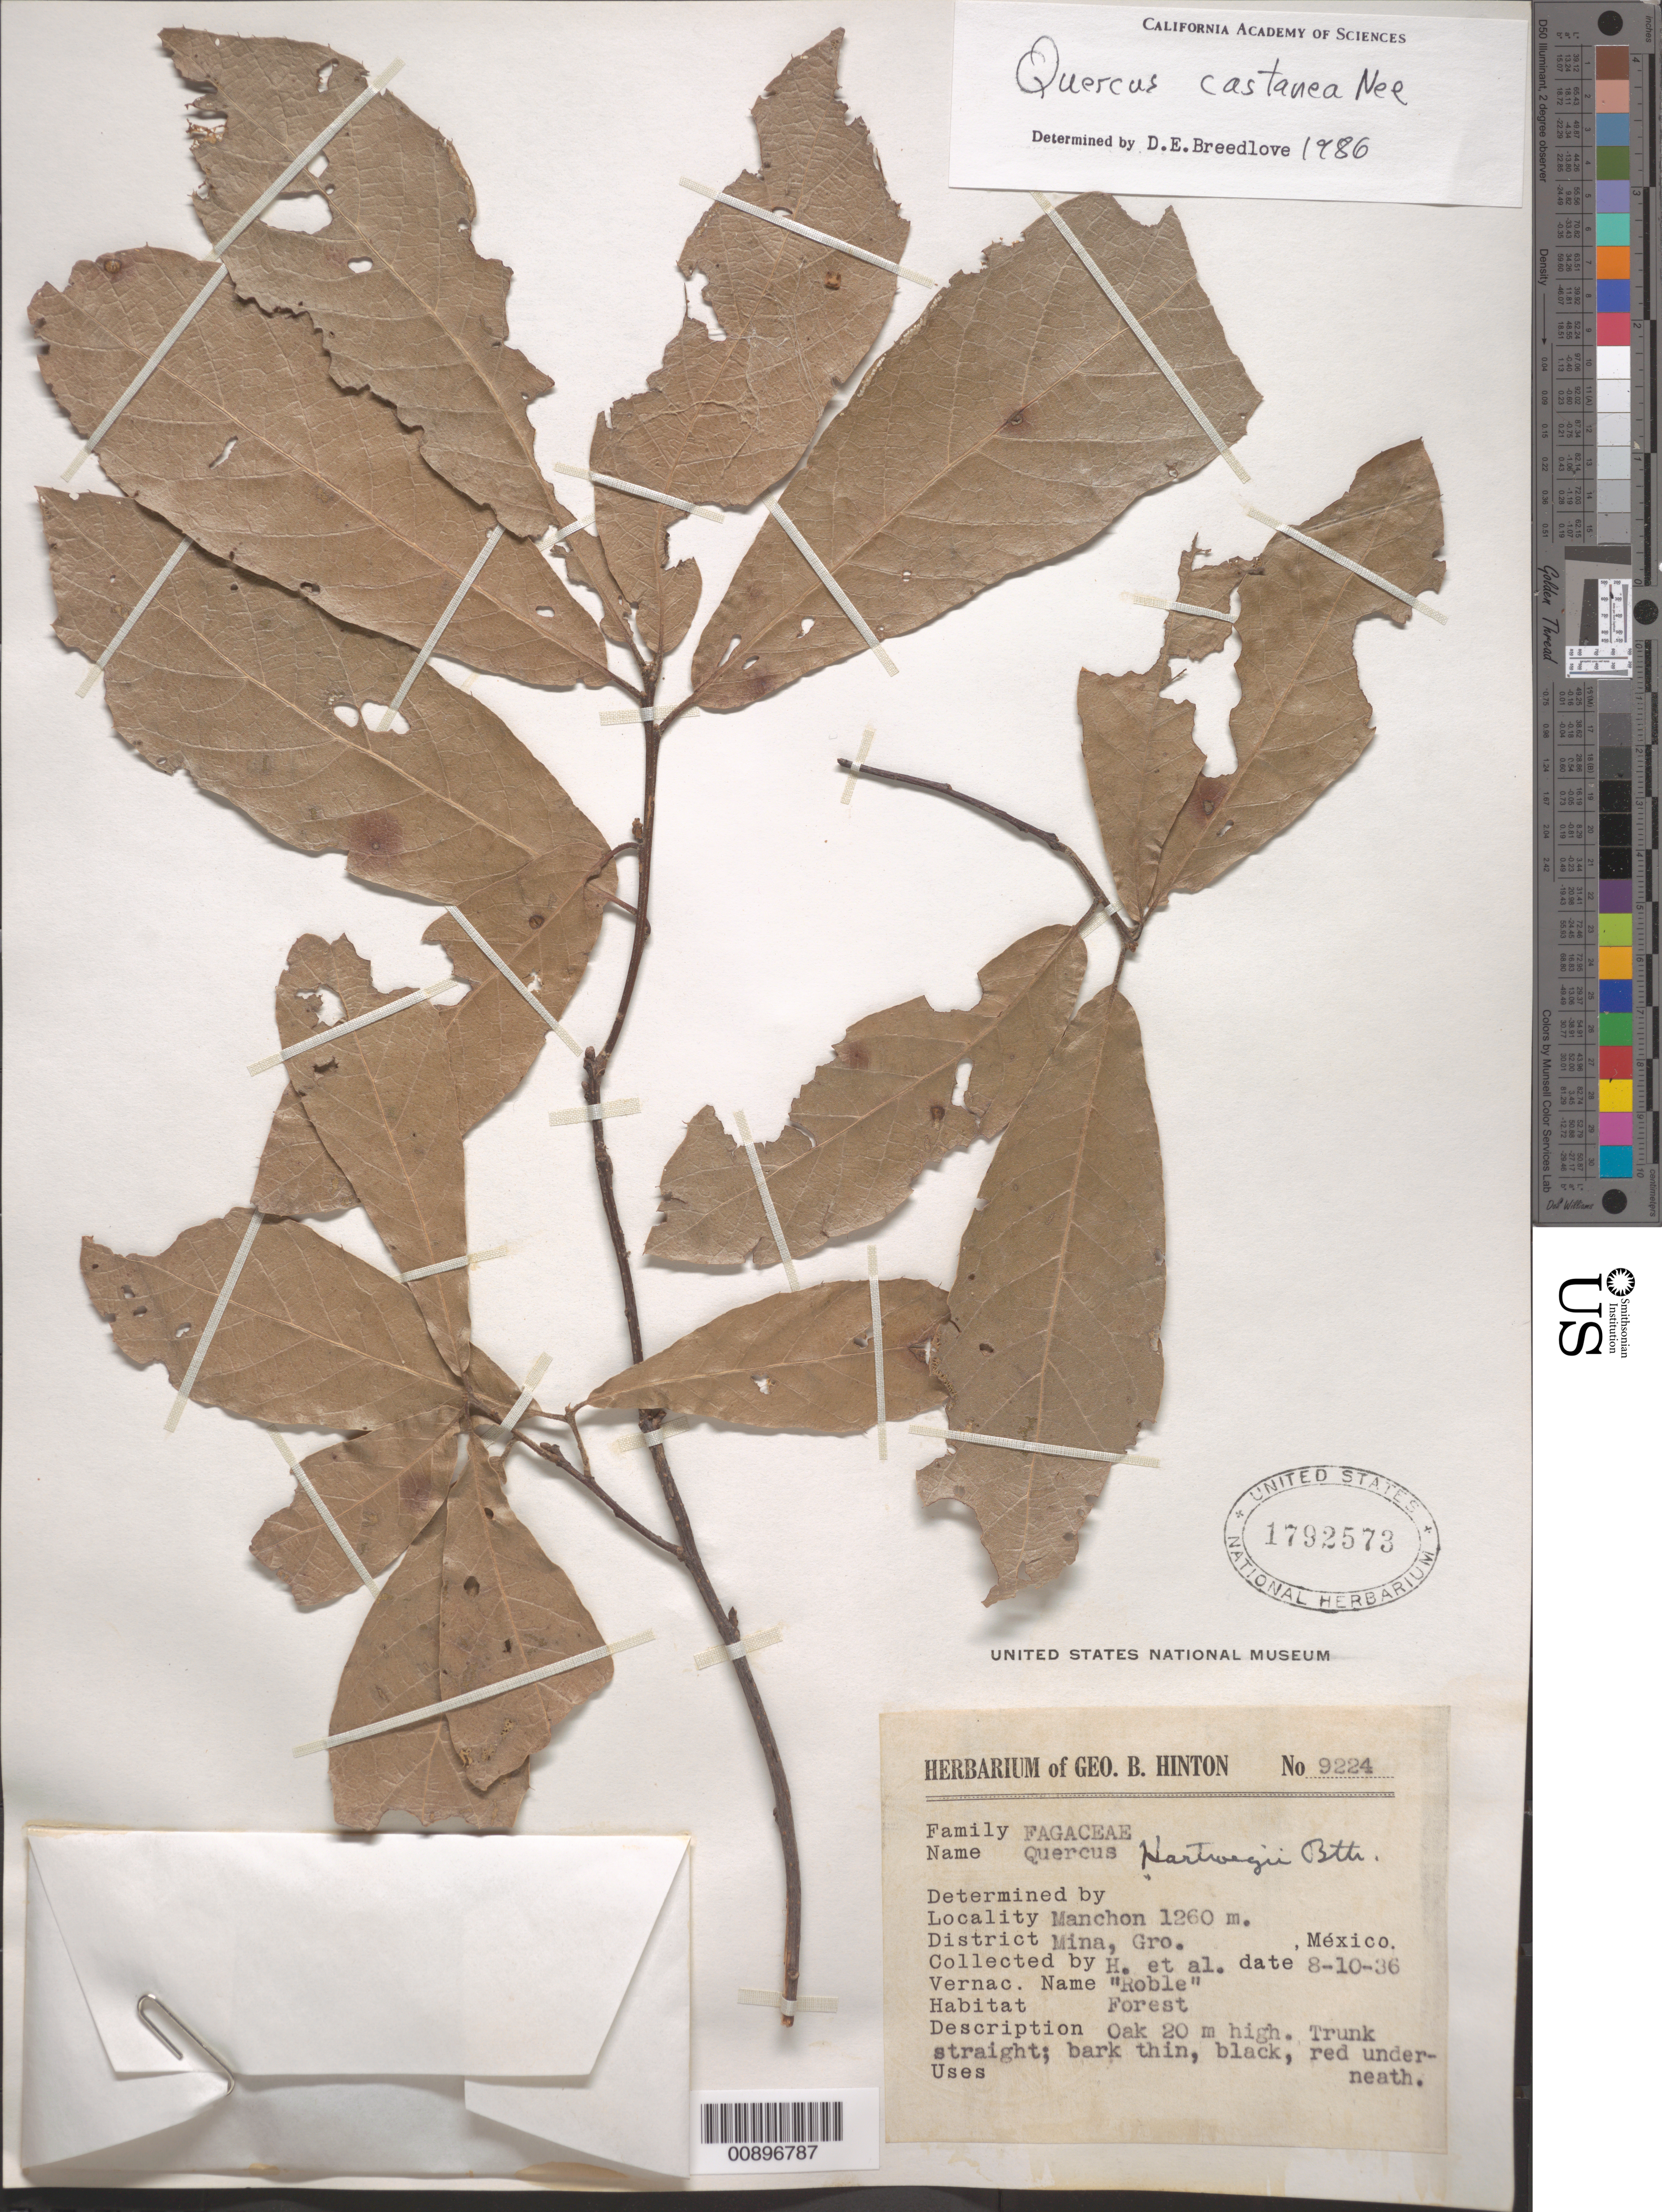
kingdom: Plantae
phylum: Tracheophyta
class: Magnoliopsida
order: Fagales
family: Fagaceae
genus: Quercus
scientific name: Quercus castanea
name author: Née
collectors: G. B. Hinton & et al.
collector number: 9224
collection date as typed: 10 Aug 1936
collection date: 1936-08-10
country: Mexico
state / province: Guerrero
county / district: Mina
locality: Manchon, District Mina, Guerrero.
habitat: Forest.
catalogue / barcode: US 1792573